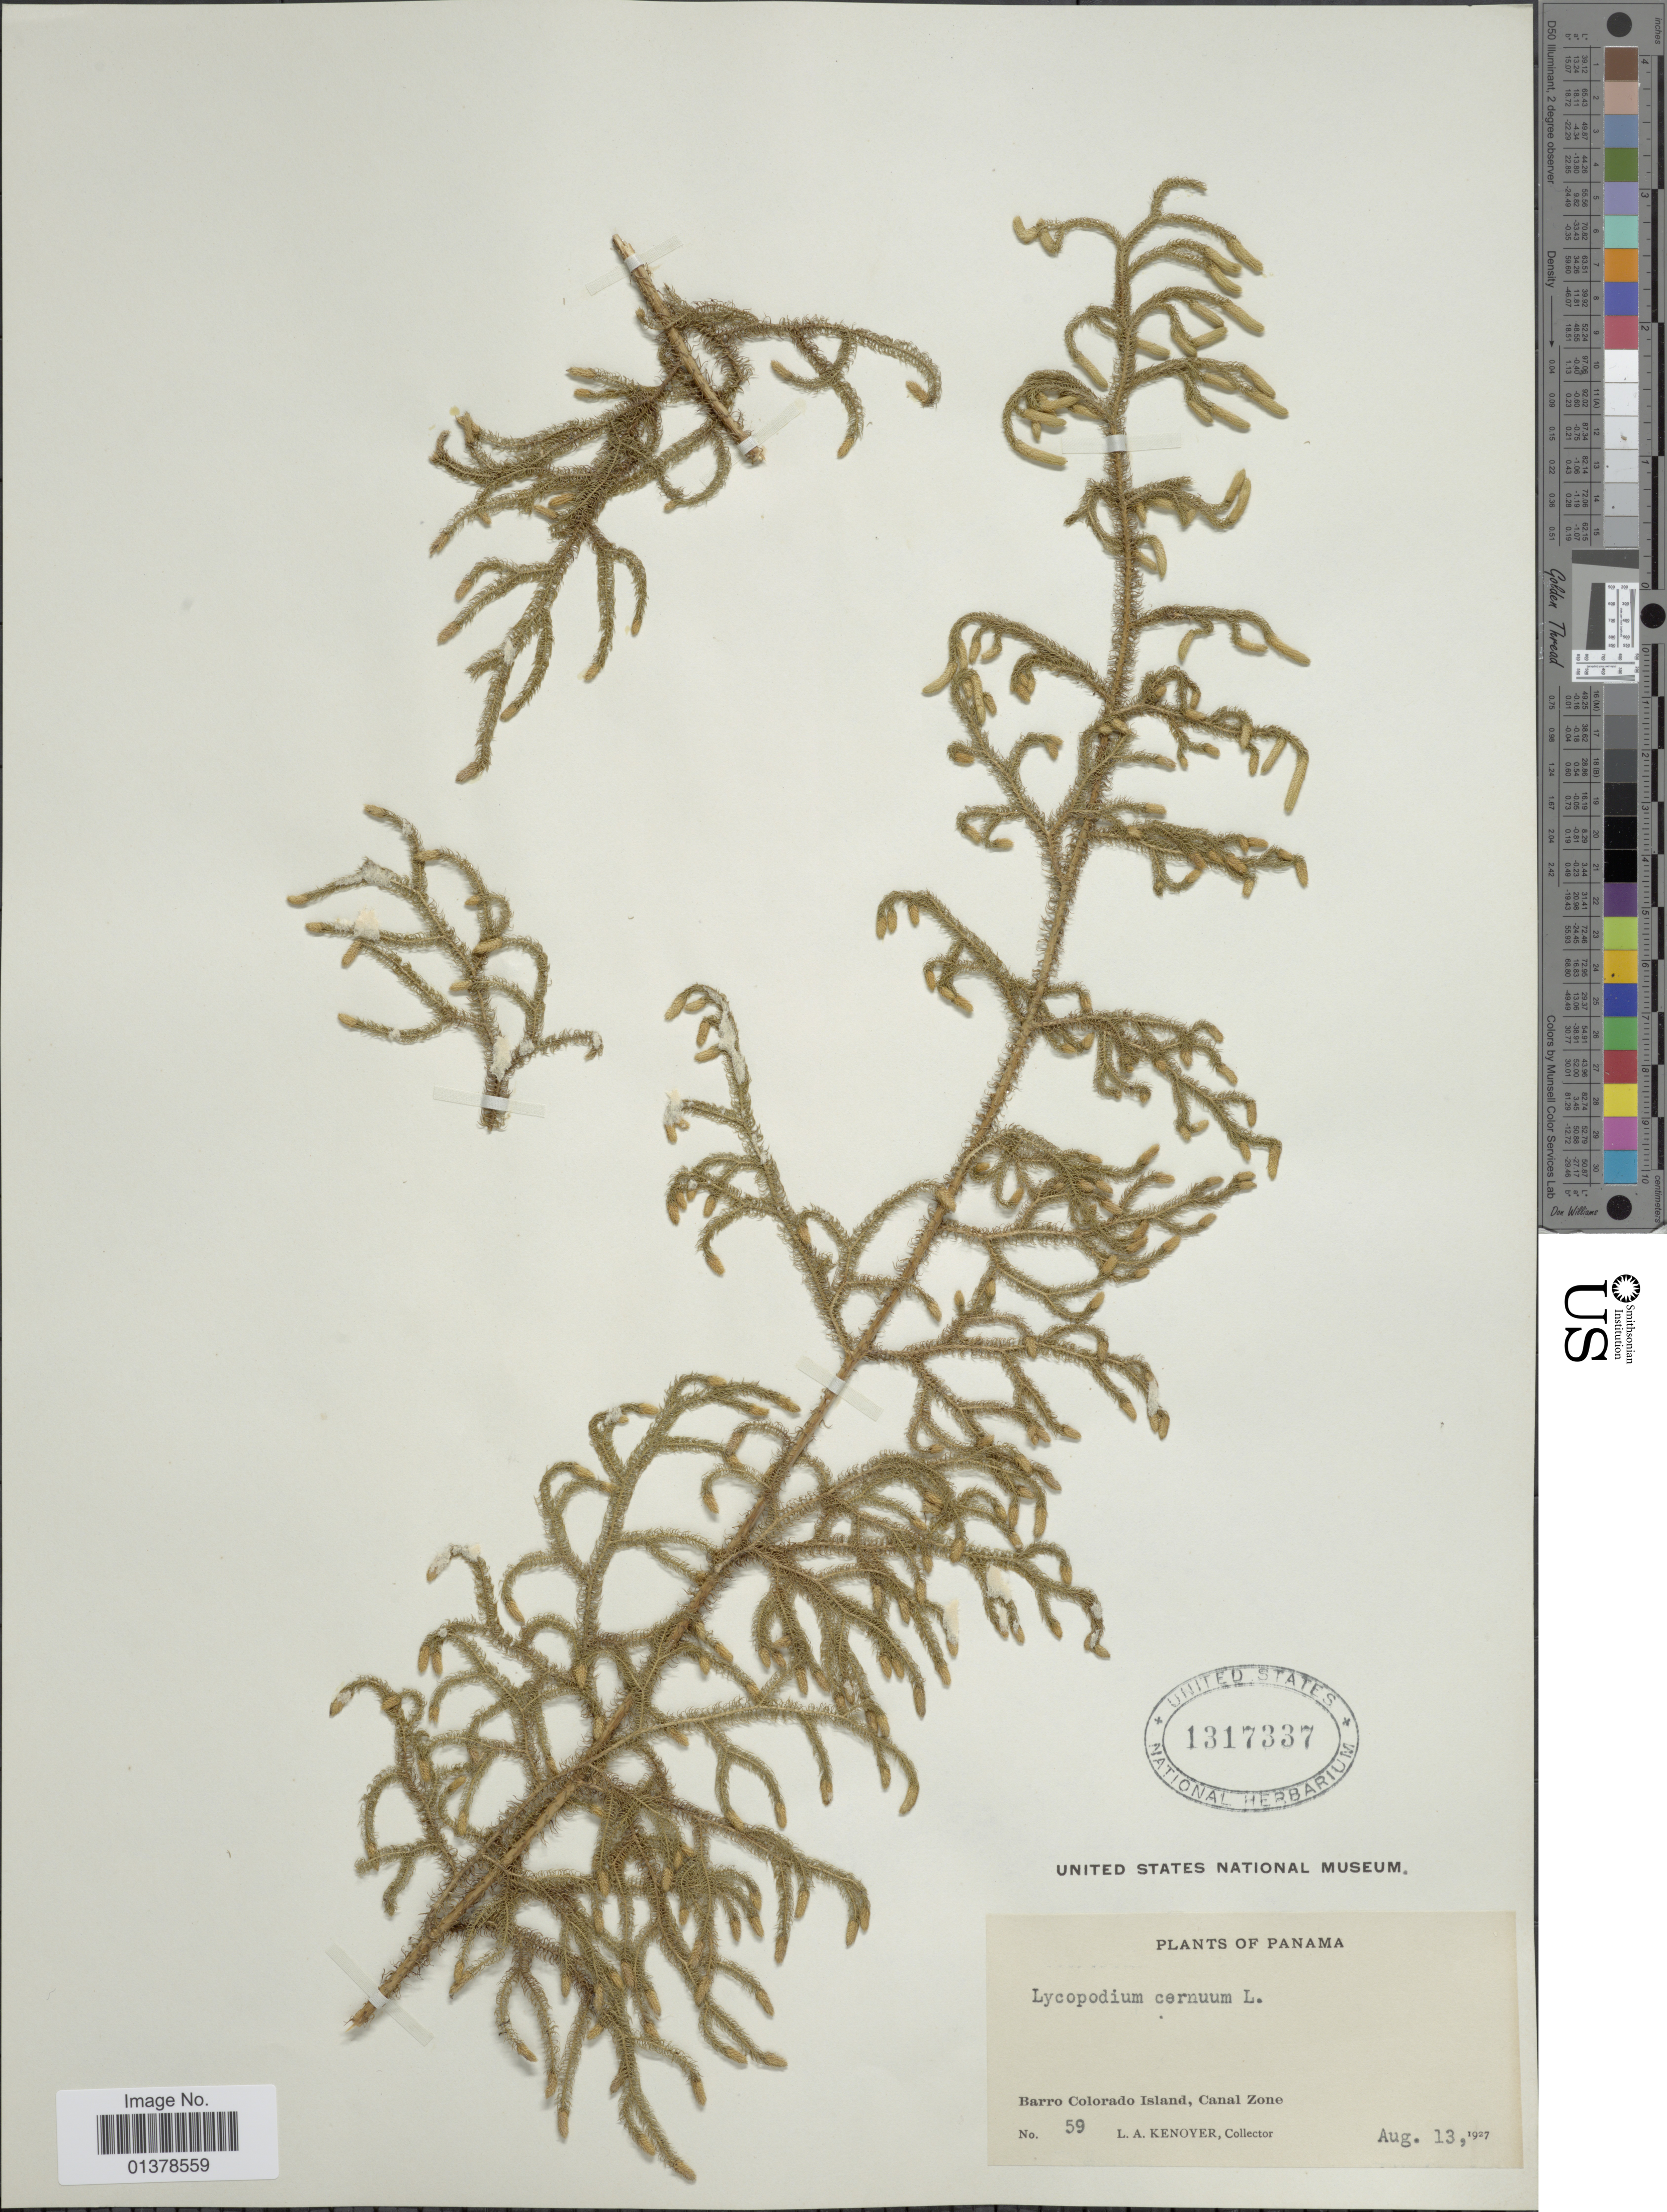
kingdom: Plantae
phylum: Tracheophyta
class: Lycopodiopsida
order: Lycopodiales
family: Lycopodiaceae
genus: Palhinhaea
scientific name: Palhinhaea cernua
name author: (L.) Vasc. & Franco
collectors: L. A. Kenoyer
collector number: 59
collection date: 1927-08-13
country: Panama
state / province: Panamá Oeste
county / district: Canal Zone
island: Barro Colorado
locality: Barro Colorado Island, Canal Zone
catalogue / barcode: US 1317337